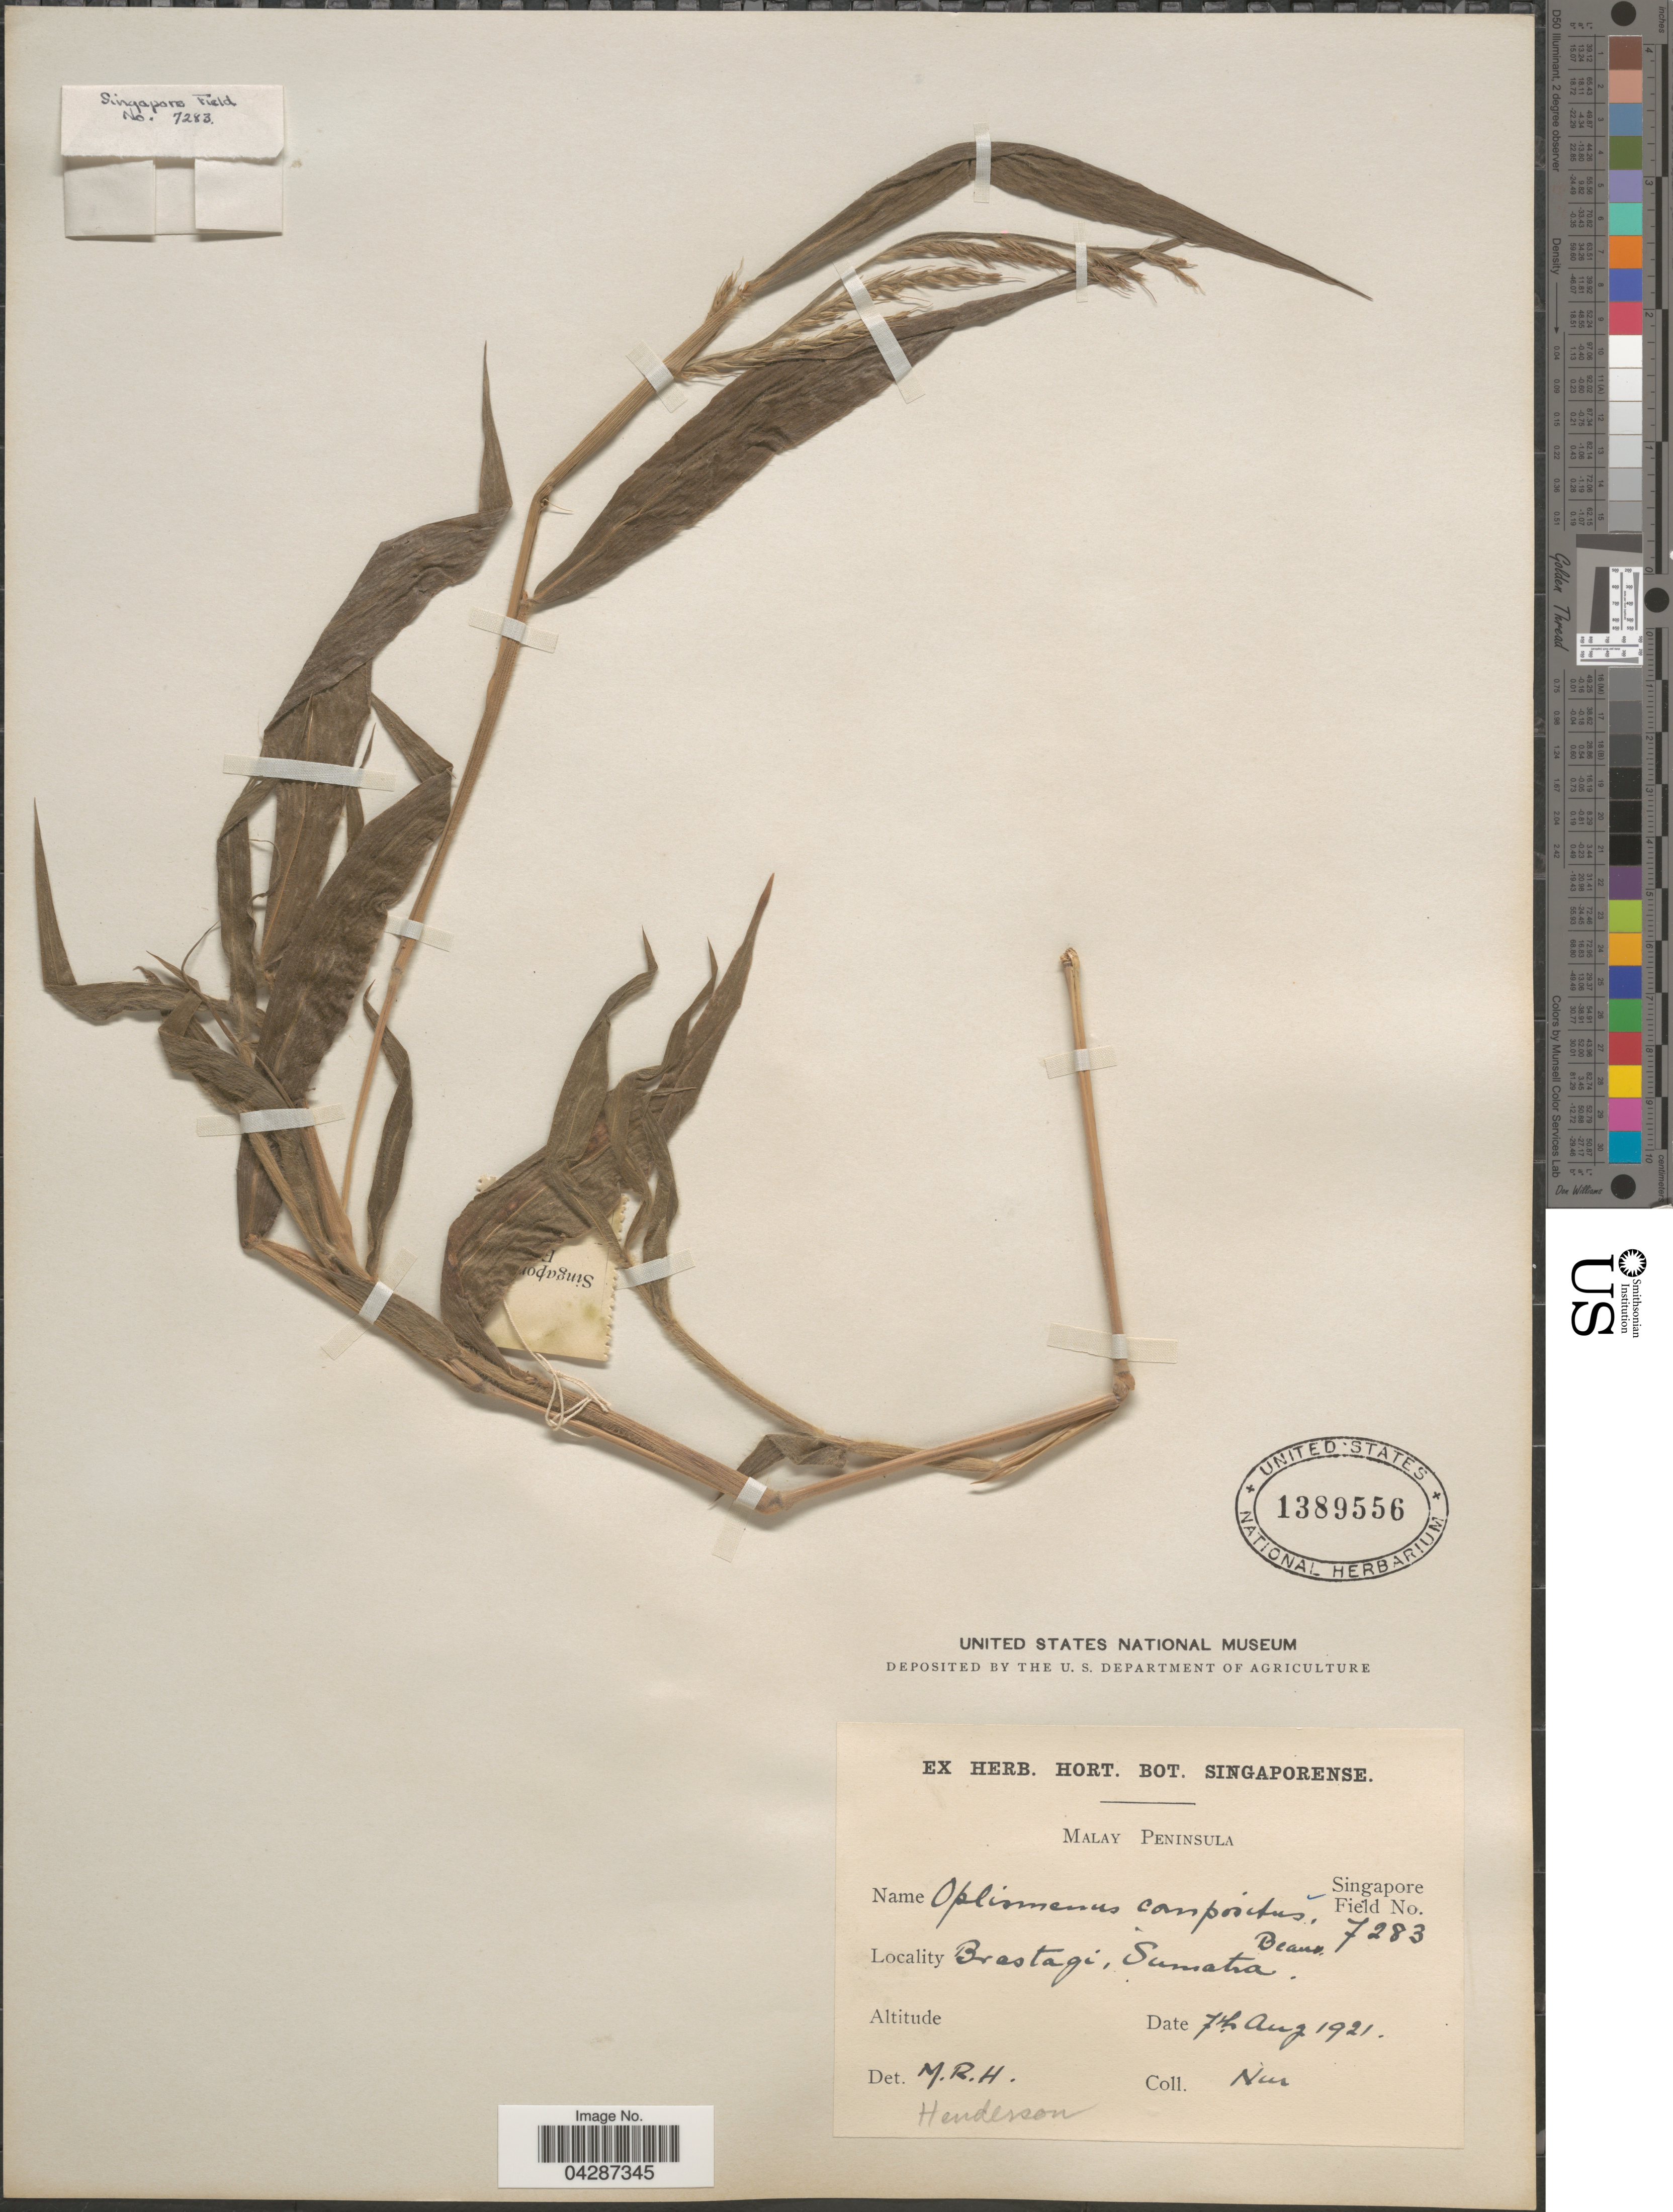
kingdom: Plantae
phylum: Tracheophyta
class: Liliopsida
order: Poales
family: Poaceae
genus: Oplismenus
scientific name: Oplismenus compositus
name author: (L.) P. Beauv.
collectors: -. Nur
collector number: Singapore Field 7283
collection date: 1921-08-07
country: Indonesia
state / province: Sumatra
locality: Malay Peninsula. Brastagi.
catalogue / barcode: US 1389556